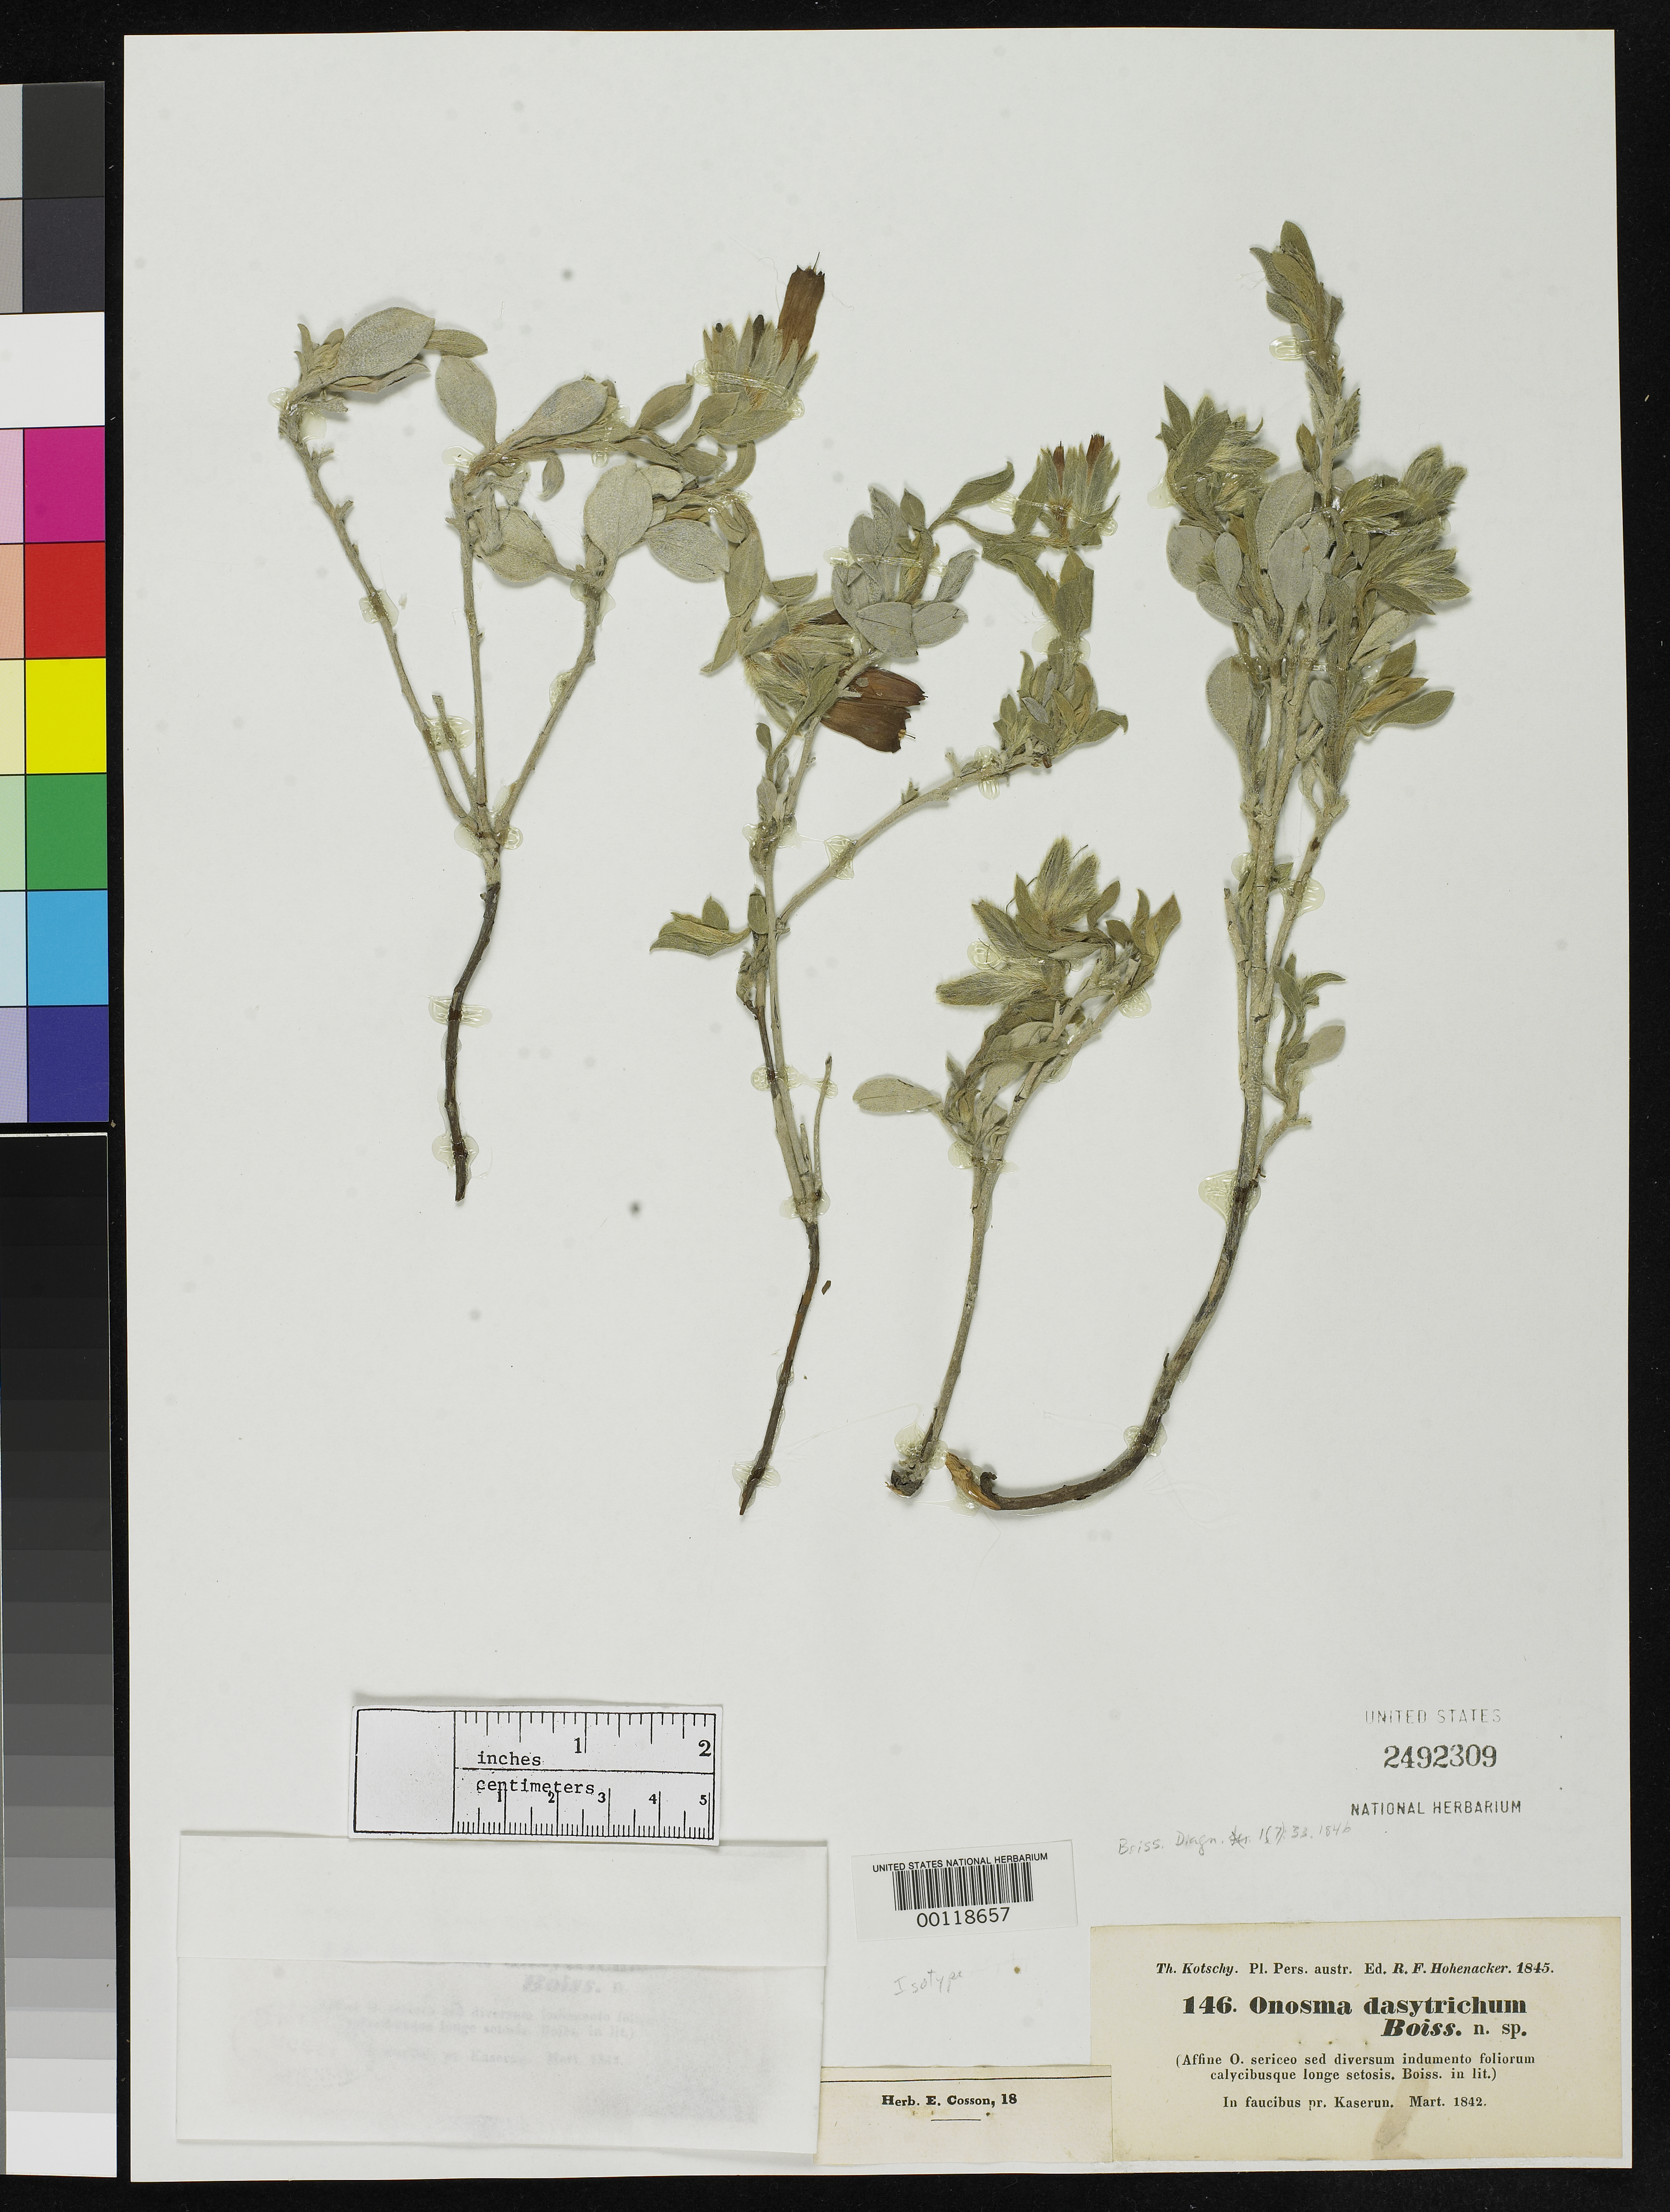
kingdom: Plantae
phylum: Tracheophyta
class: Magnoliopsida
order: Boraginales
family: Boraginaceae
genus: Onosma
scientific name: Onosma dasytrichum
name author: Boiss.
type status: Isotype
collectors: K. G. Kotschy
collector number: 146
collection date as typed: Mar 1842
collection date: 1842-03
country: Iran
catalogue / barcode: US 2492309